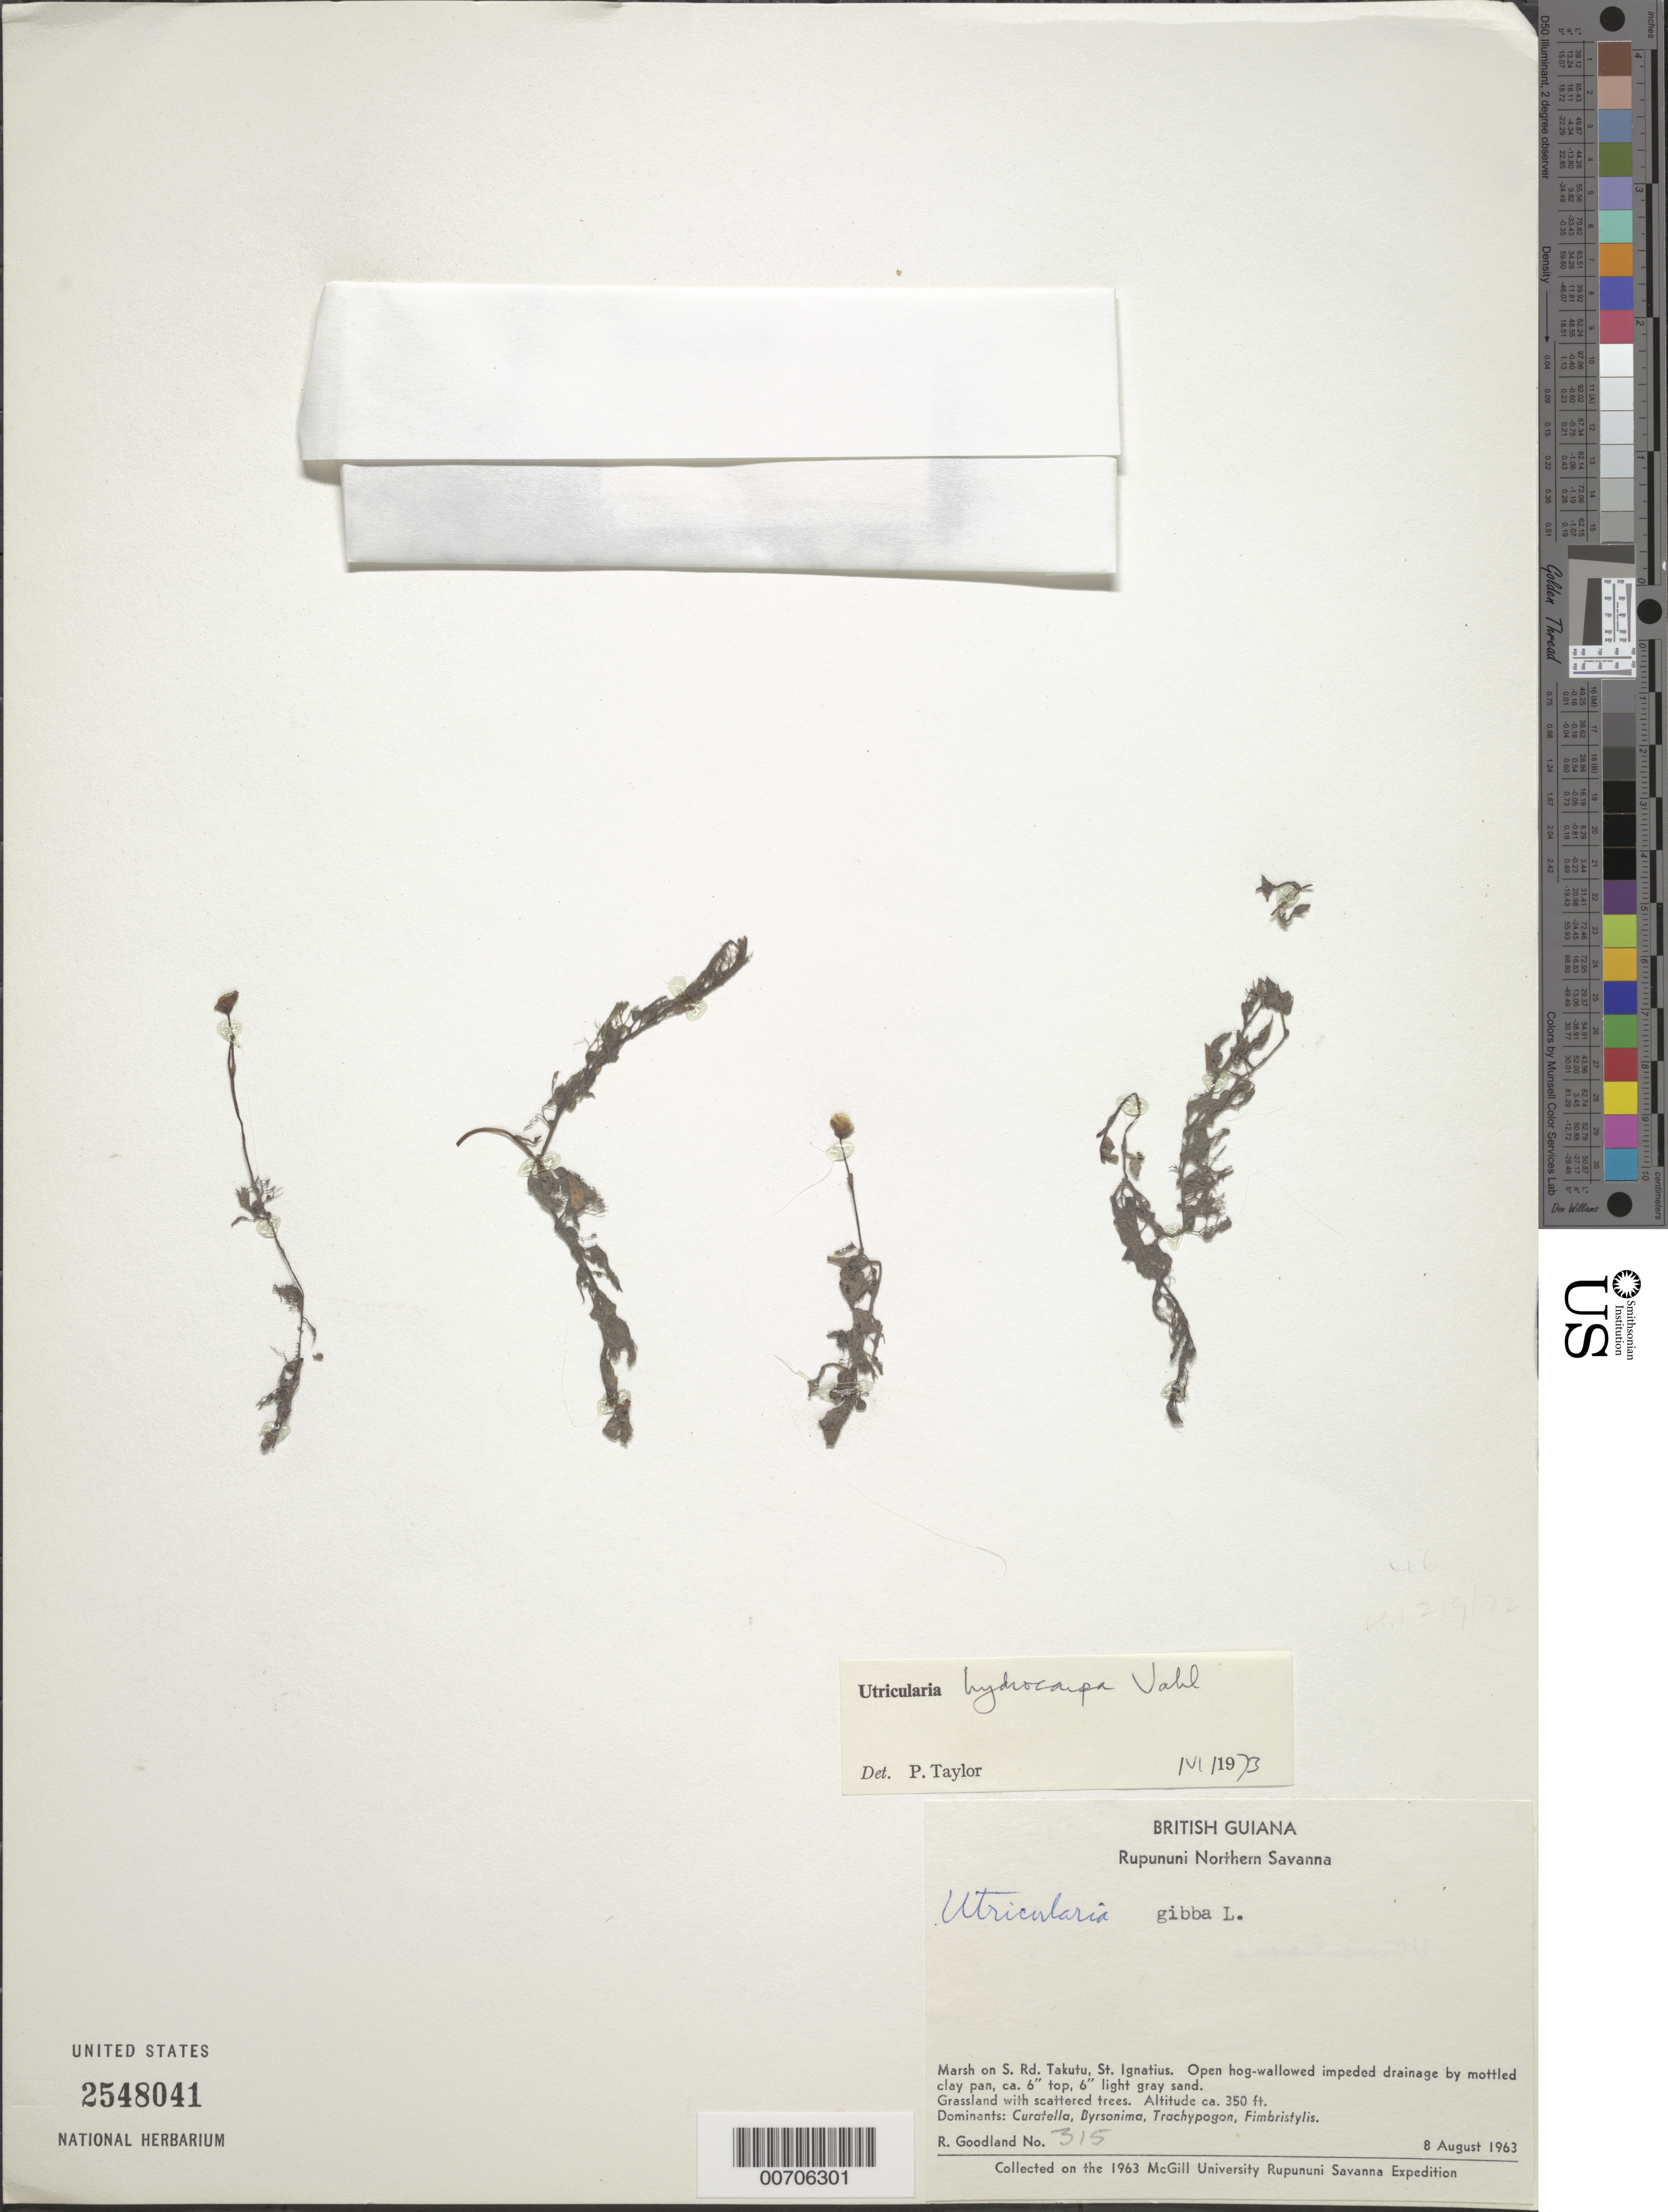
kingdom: Plantae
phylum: Tracheophyta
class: Magnoliopsida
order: Lamiales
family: Lentibulariaceae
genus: Utricularia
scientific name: Utricularia hydrocarpa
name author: Vahl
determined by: Taylor, P.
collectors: R. Goodland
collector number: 315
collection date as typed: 8-Aug-63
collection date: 1963-08-08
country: Guyana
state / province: U. Takutu-U. Essequibo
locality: Rupununi Northern Savanna, S road, Takutu - St. Ignatius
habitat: Grassland with scattered trees. Dominants: Curatella, Byrsonima, Trachypogon, Fimbristylis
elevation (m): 107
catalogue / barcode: US 2548041